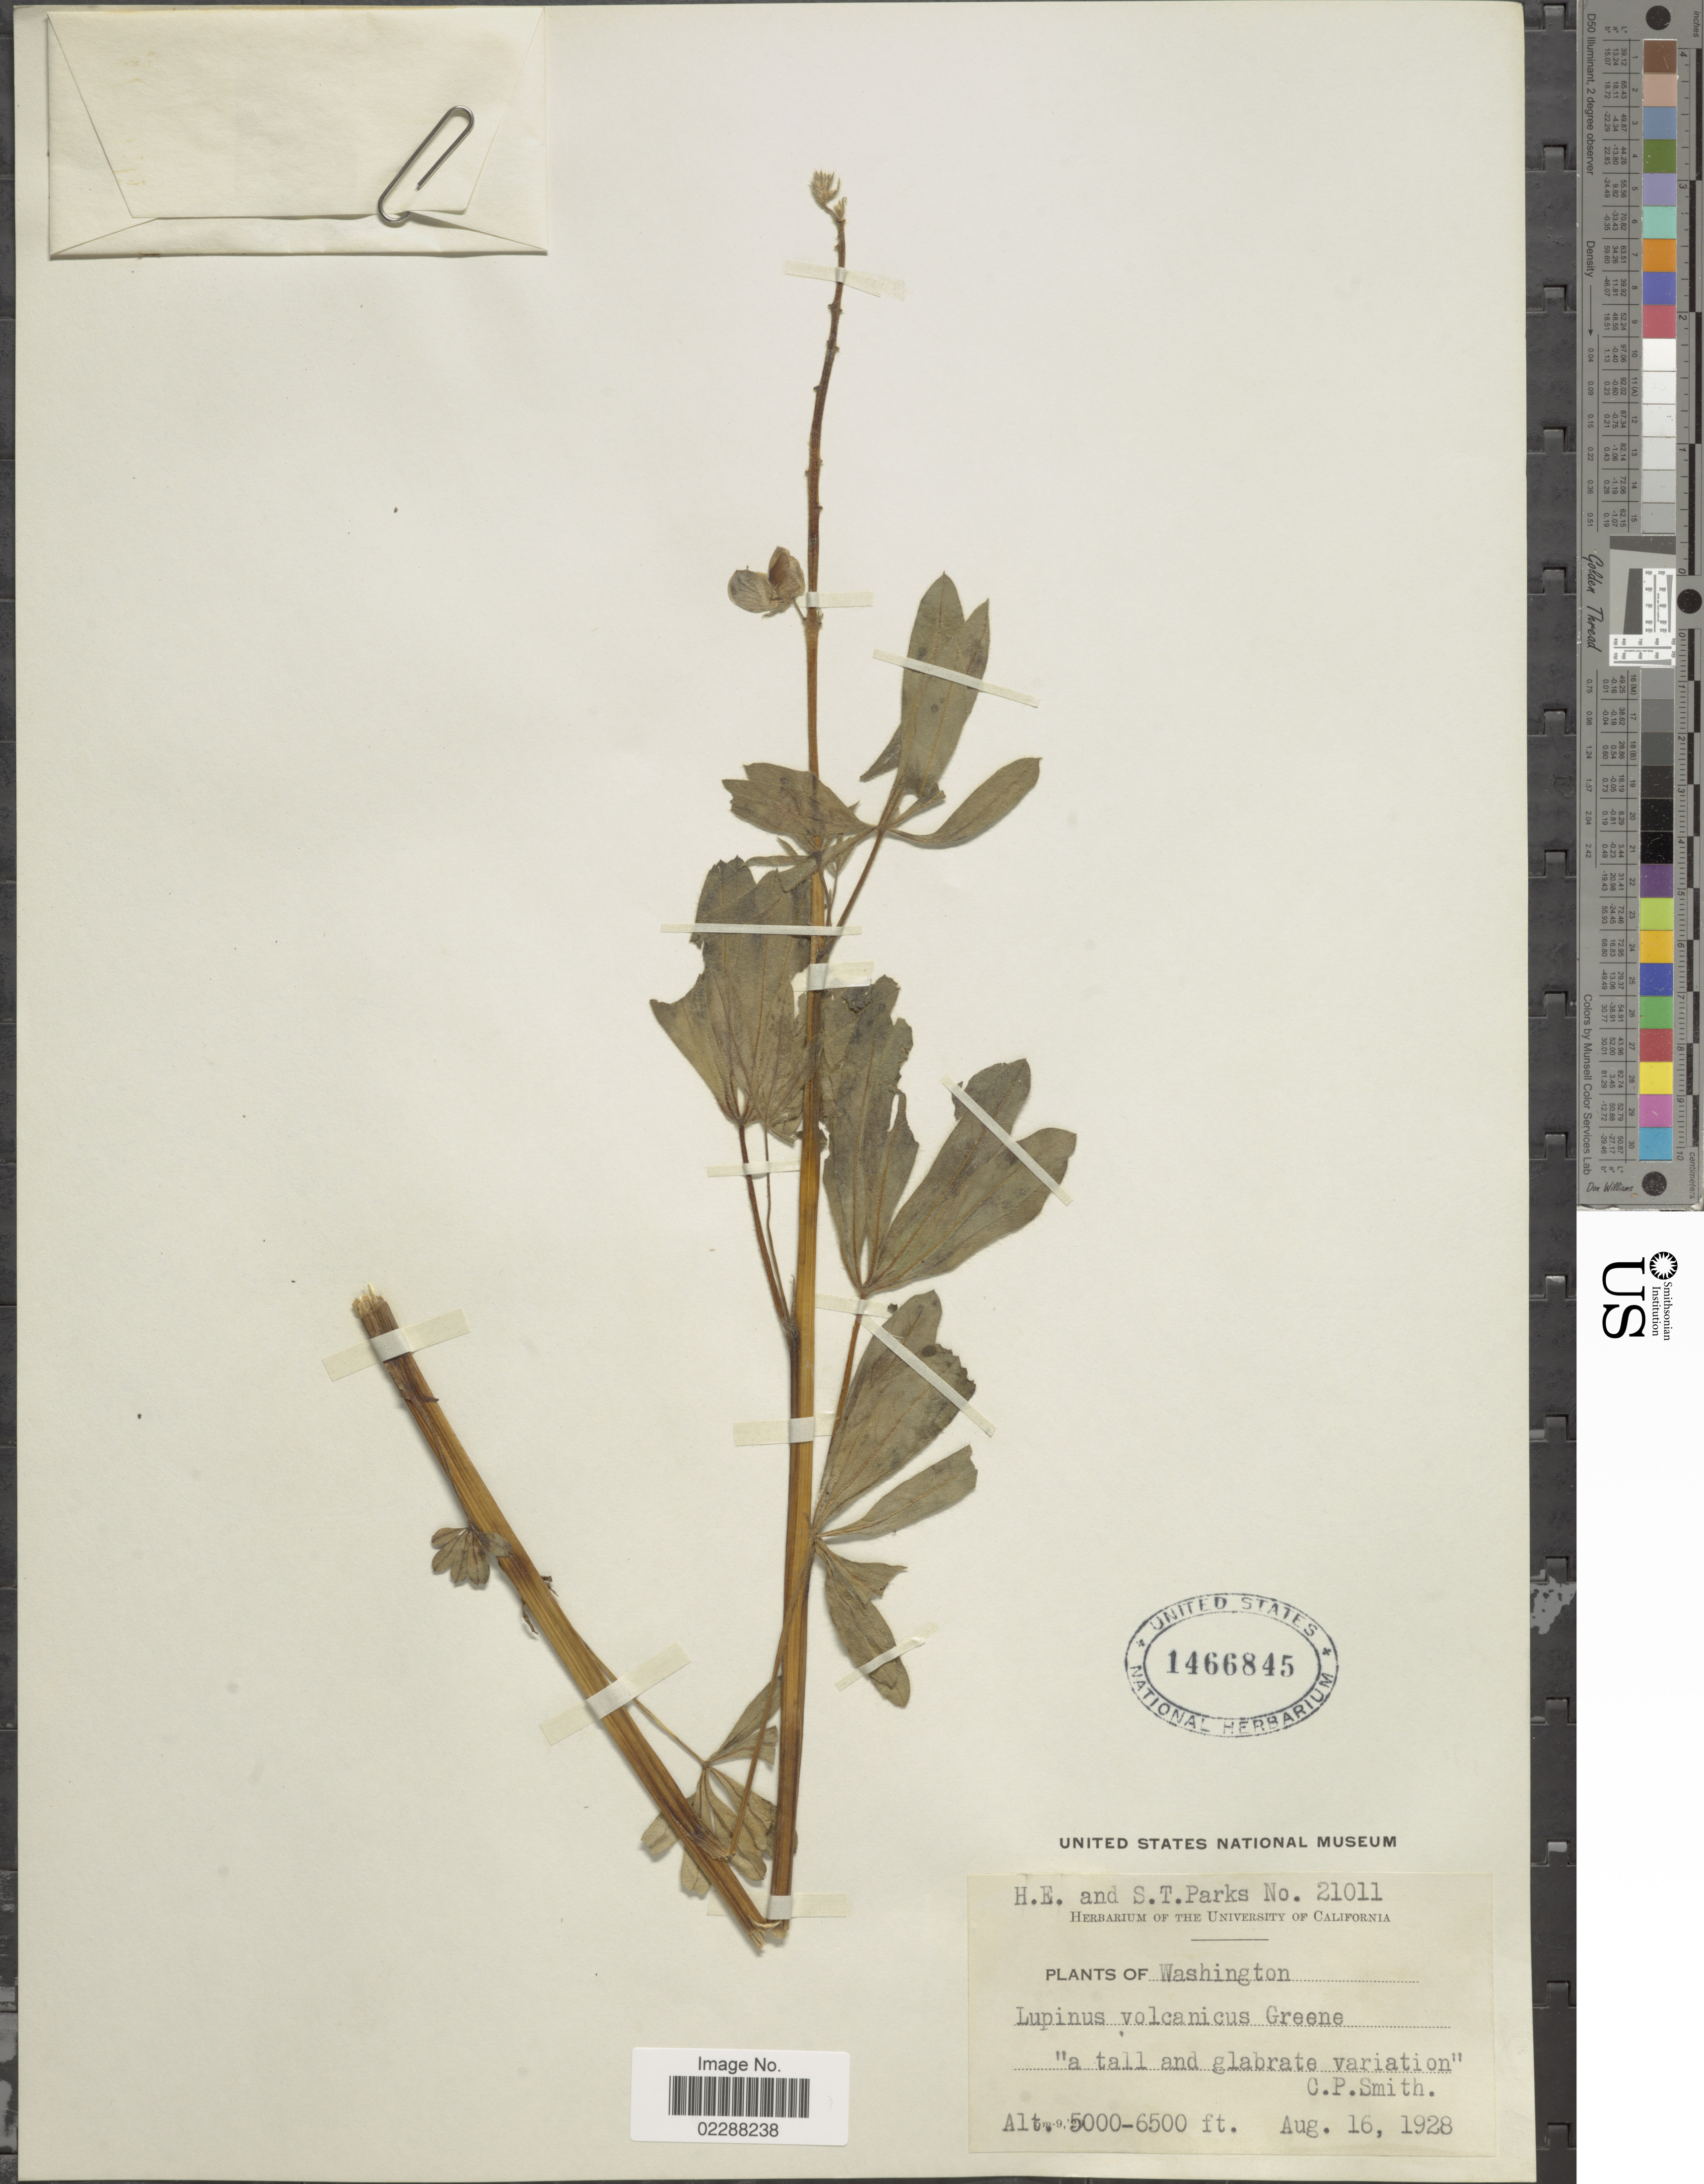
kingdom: Plantae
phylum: Tracheophyta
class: Magnoliopsida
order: Fabales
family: Fabaceae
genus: Lupinus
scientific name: Lupinus volcanicus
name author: Greene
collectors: H. E. Parks & S. Parks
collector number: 21011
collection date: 1928-08-16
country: United States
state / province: Washington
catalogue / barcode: US 1466845